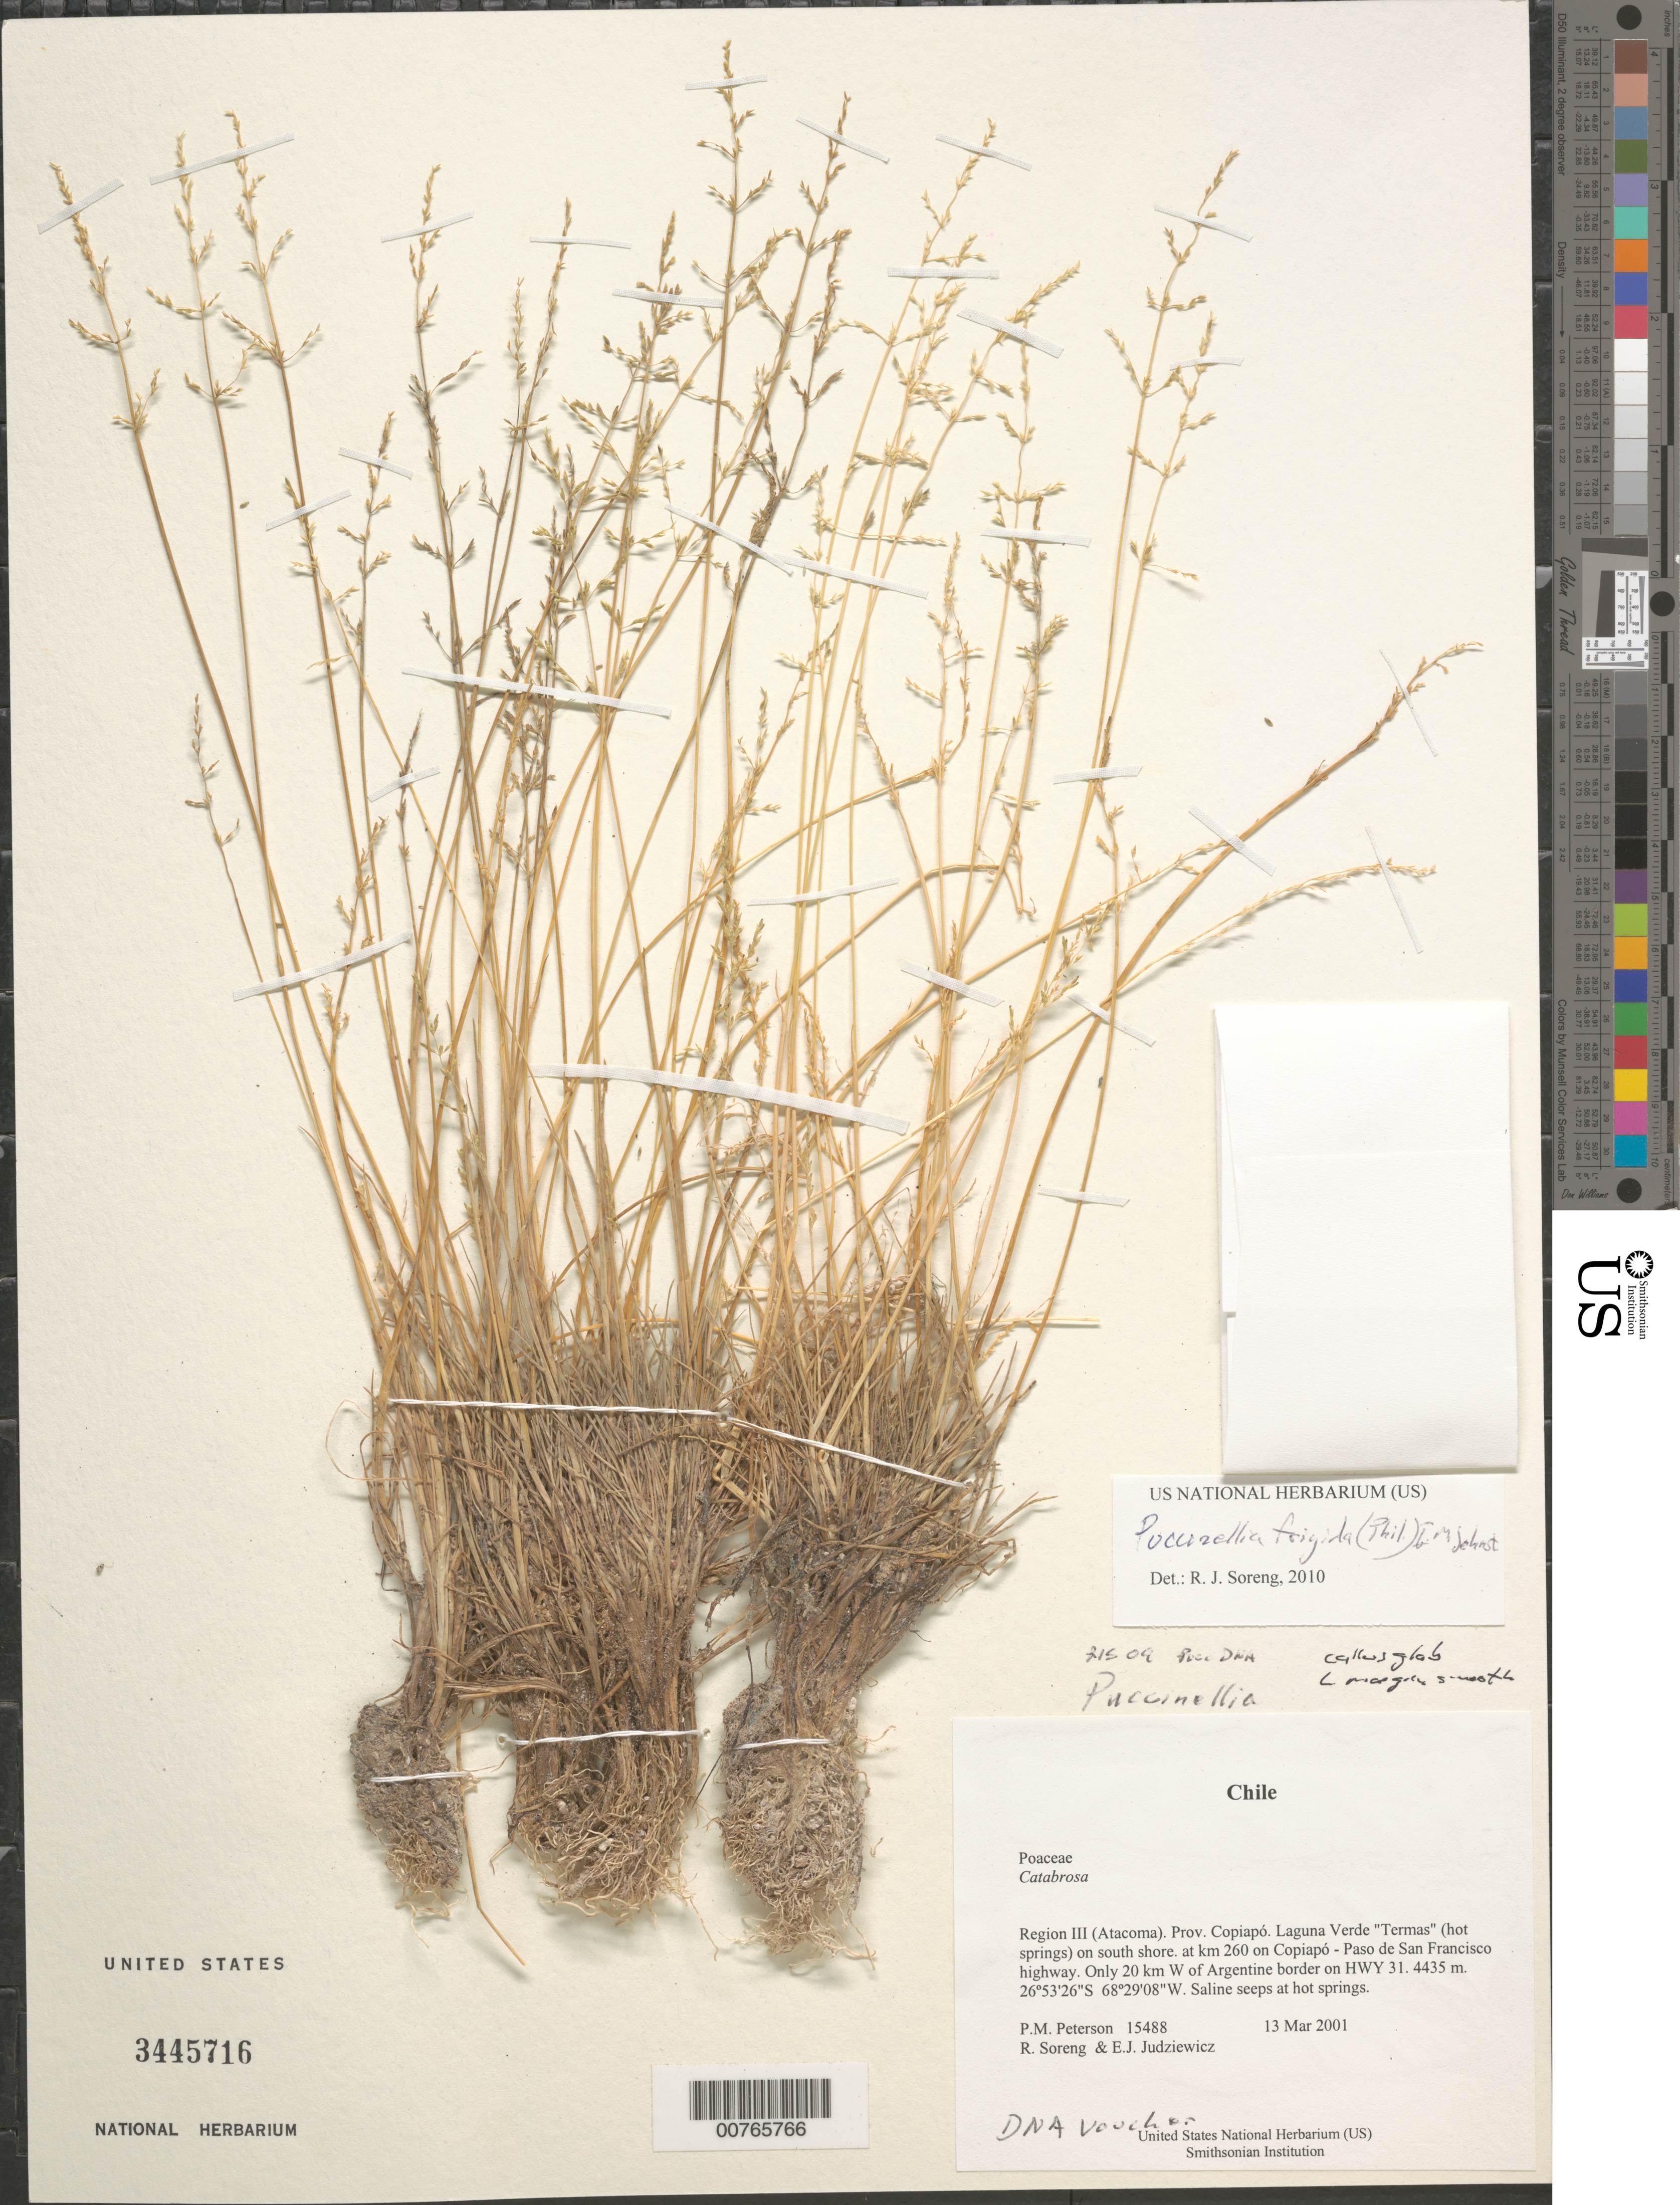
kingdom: Plantae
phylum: Tracheophyta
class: Liliopsida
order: Poales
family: Poaceae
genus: Puccinellia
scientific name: Puccinellia frigida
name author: (Phil.) I.M. Johnst.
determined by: Soreng, Robert J., Research Associate (BOT), Smithsonian Institution - National Museum of Natural History (UNITED STATES)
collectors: P. M. Peterson, R. J. Soreng & E. J. Judziewicz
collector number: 15488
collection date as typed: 13 Mar 2001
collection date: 2001-03-13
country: Chile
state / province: Atacama (III)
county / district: Copiapó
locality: Laguna Verde "Termas" (hot springs) on south shore. at km 260 on Copiapó - Paso de San Francisco highway. Only 20 km W of Argentine border on HWY 31.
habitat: Saline seeps at hot springs.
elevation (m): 4435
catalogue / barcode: US 3445716